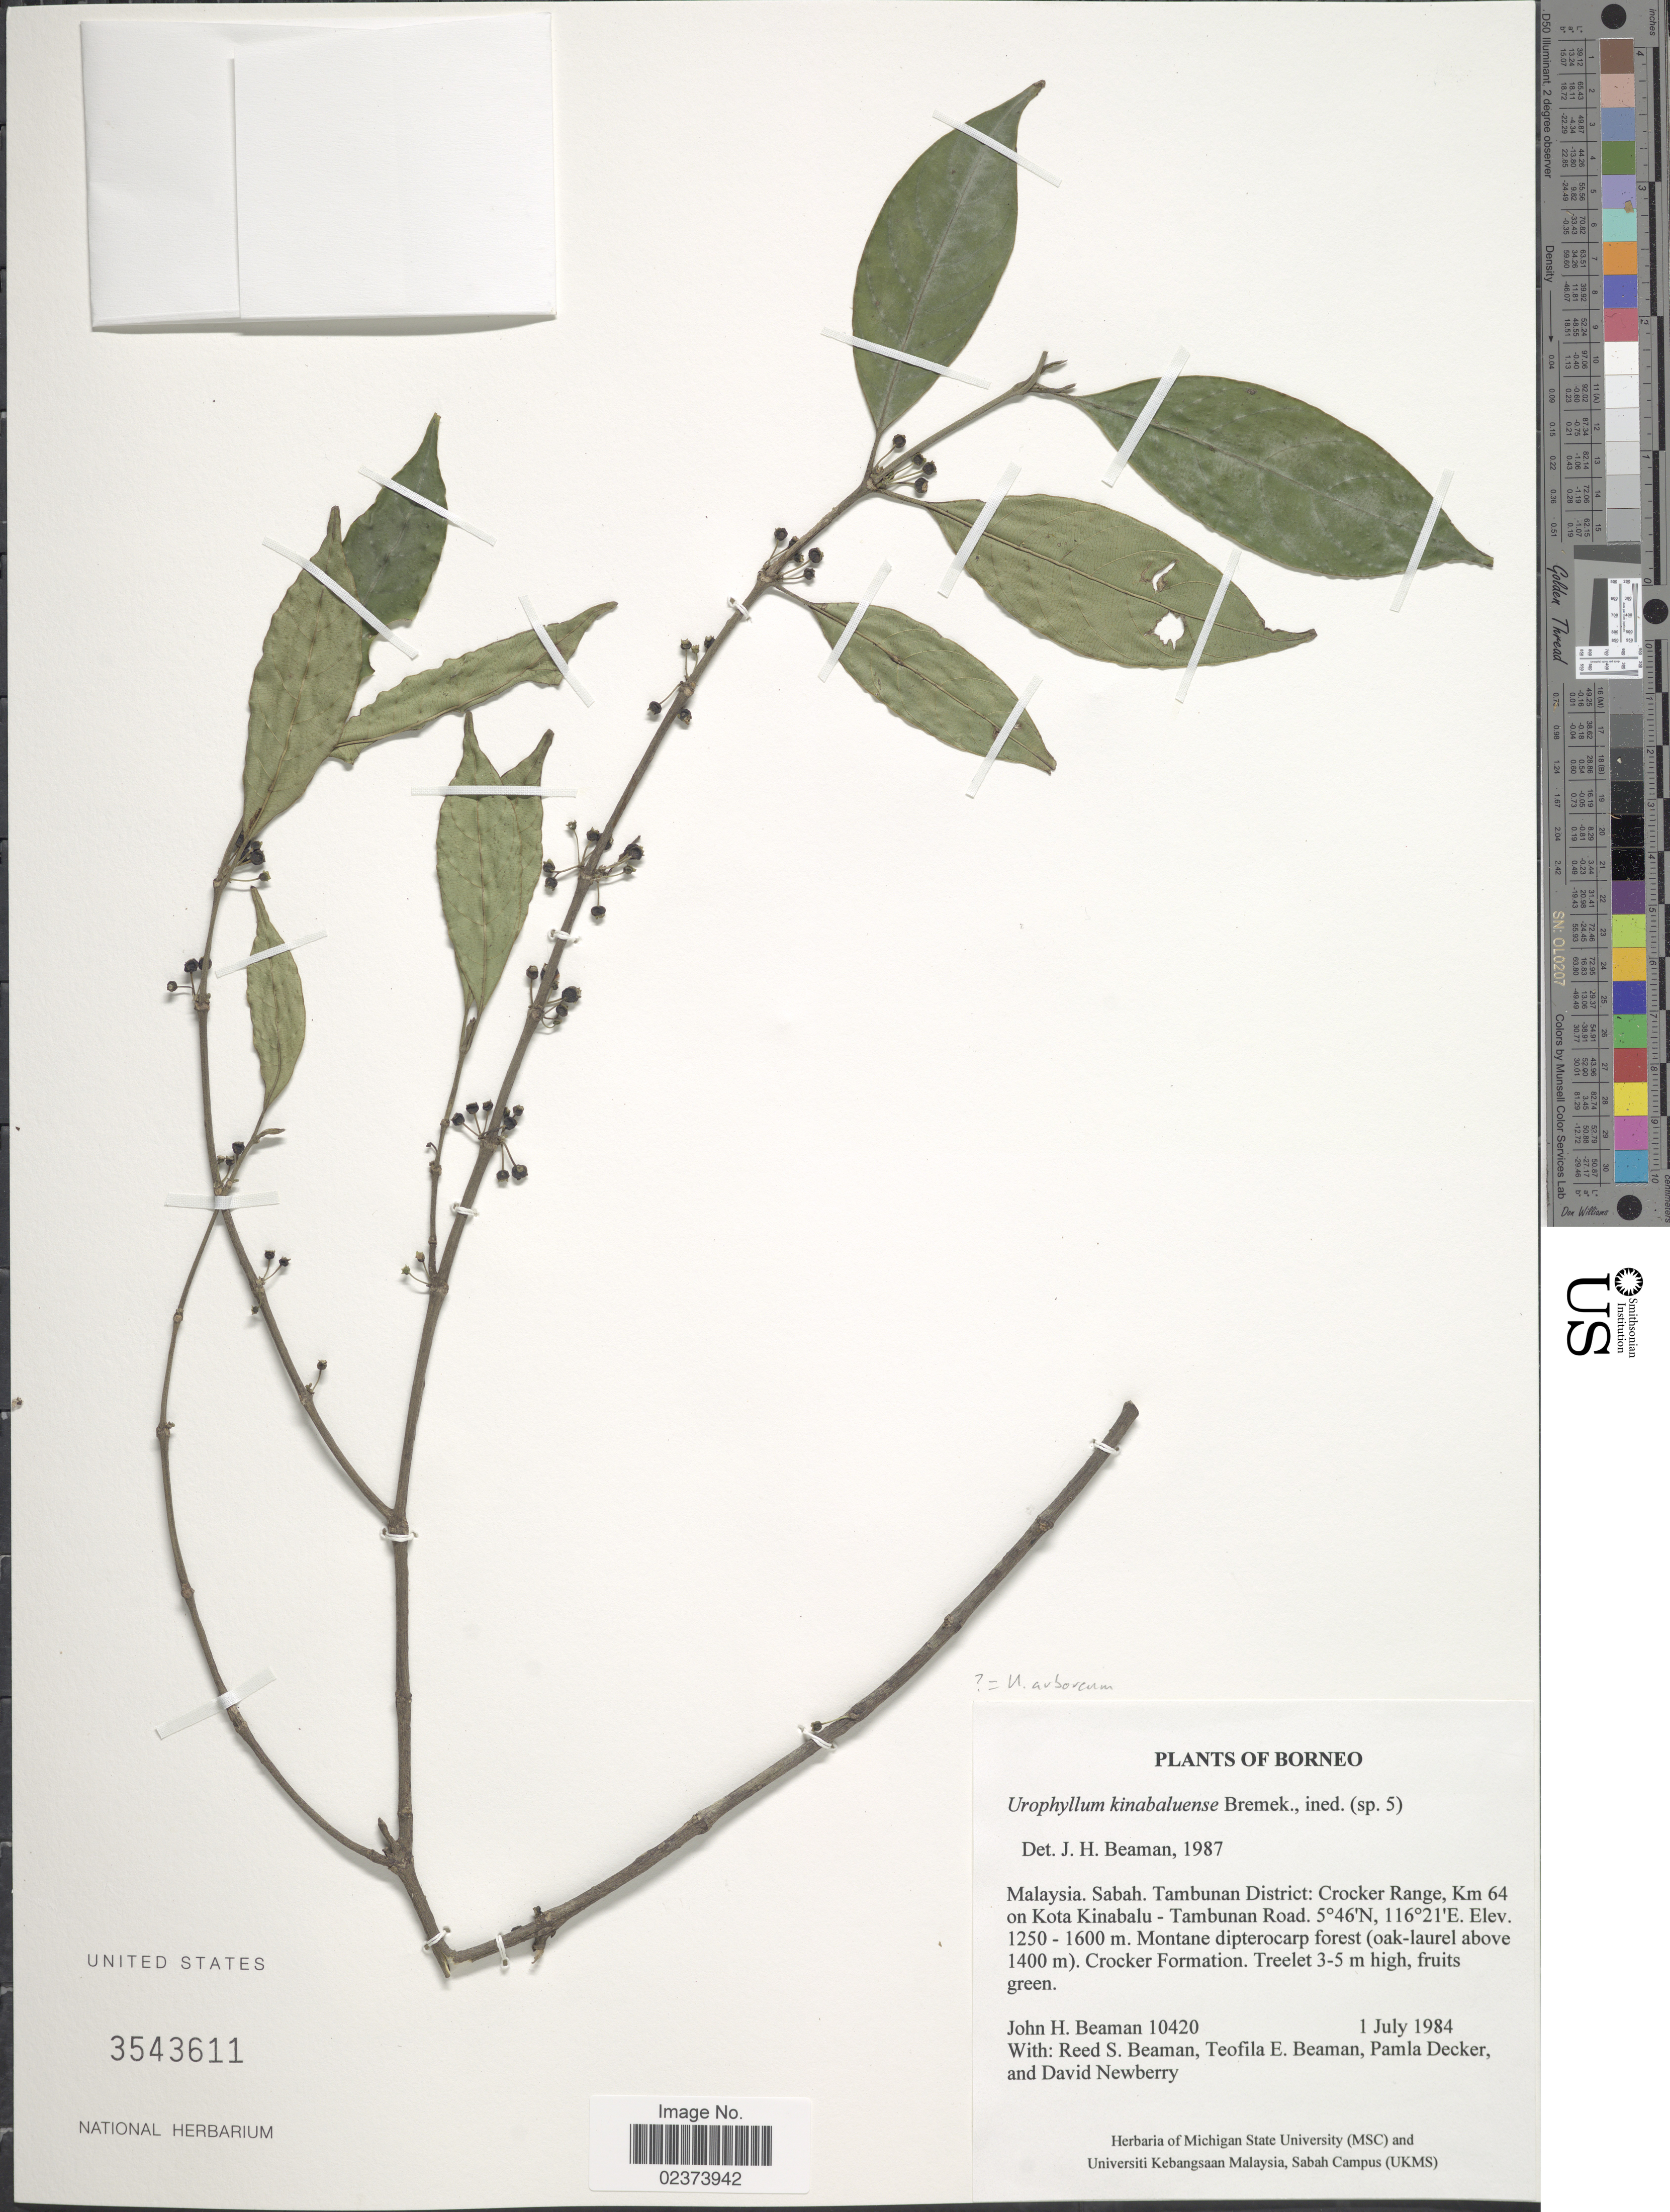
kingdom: Plantae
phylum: Tracheophyta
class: Magnoliopsida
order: Gentianales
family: Rubiaceae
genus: Urophyllum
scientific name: Urophyllum arboreum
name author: (Reinw. ex Blume) Korth.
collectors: J. H. Beaman, R. S. Beaman, T. E. Beaman, P. Decker & D. Newberry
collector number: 10420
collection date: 1984-07-01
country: Malaysia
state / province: Sabah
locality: Malaysia, Sabah, Tmbunan District: Crocker Range, Km 64 on Kota Kinabalu, Tambunan Road, Borneo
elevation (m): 1250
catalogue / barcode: US 3543611